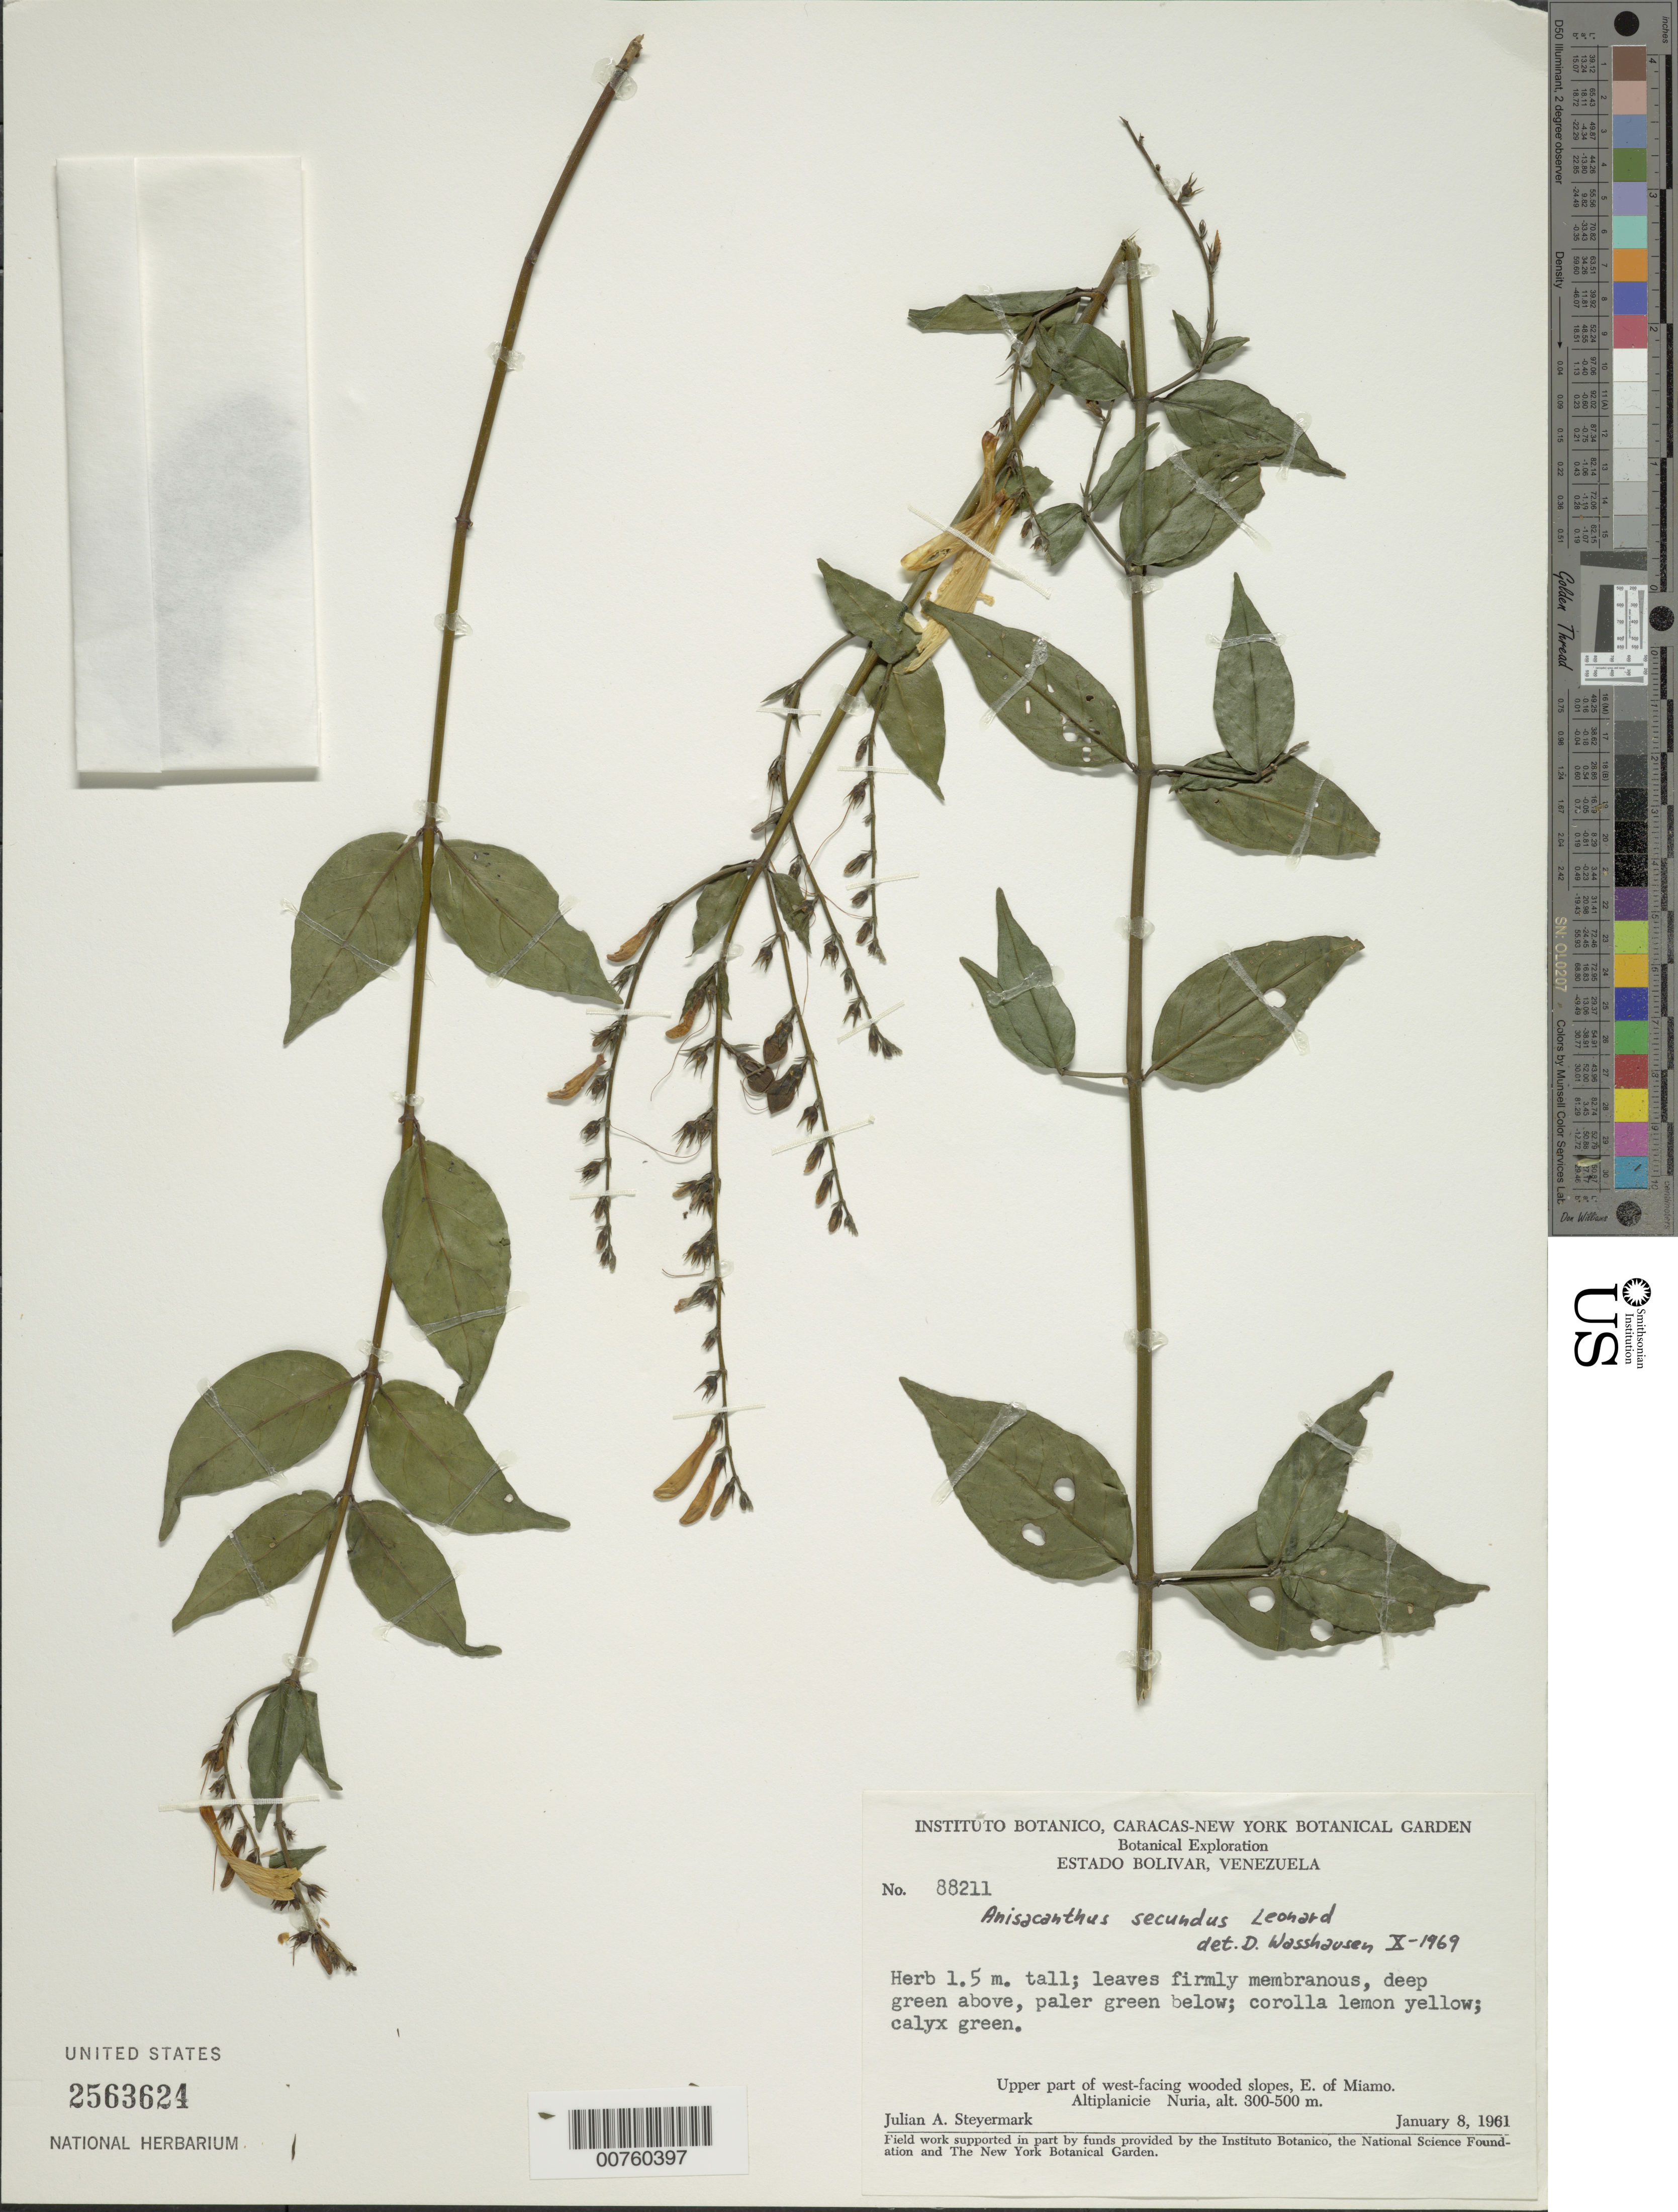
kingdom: Plantae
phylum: Tracheophyta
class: Magnoliopsida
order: Lamiales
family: Acanthaceae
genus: Anisacanthus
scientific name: Anisacanthus secundus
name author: Leonard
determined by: Wasshausen, Dieter C., (BOT), Smithsonian Institution - National Museum of Natural History (UNITED STATES)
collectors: J. Steyermark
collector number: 88211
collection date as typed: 8-Jan-61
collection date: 1961-01-08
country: Venezuela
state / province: Bolívar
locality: Altiplanicie de Nuria, E of Miamo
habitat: Upper part of W-facing wooded slopes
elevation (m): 300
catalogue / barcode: US 2563624